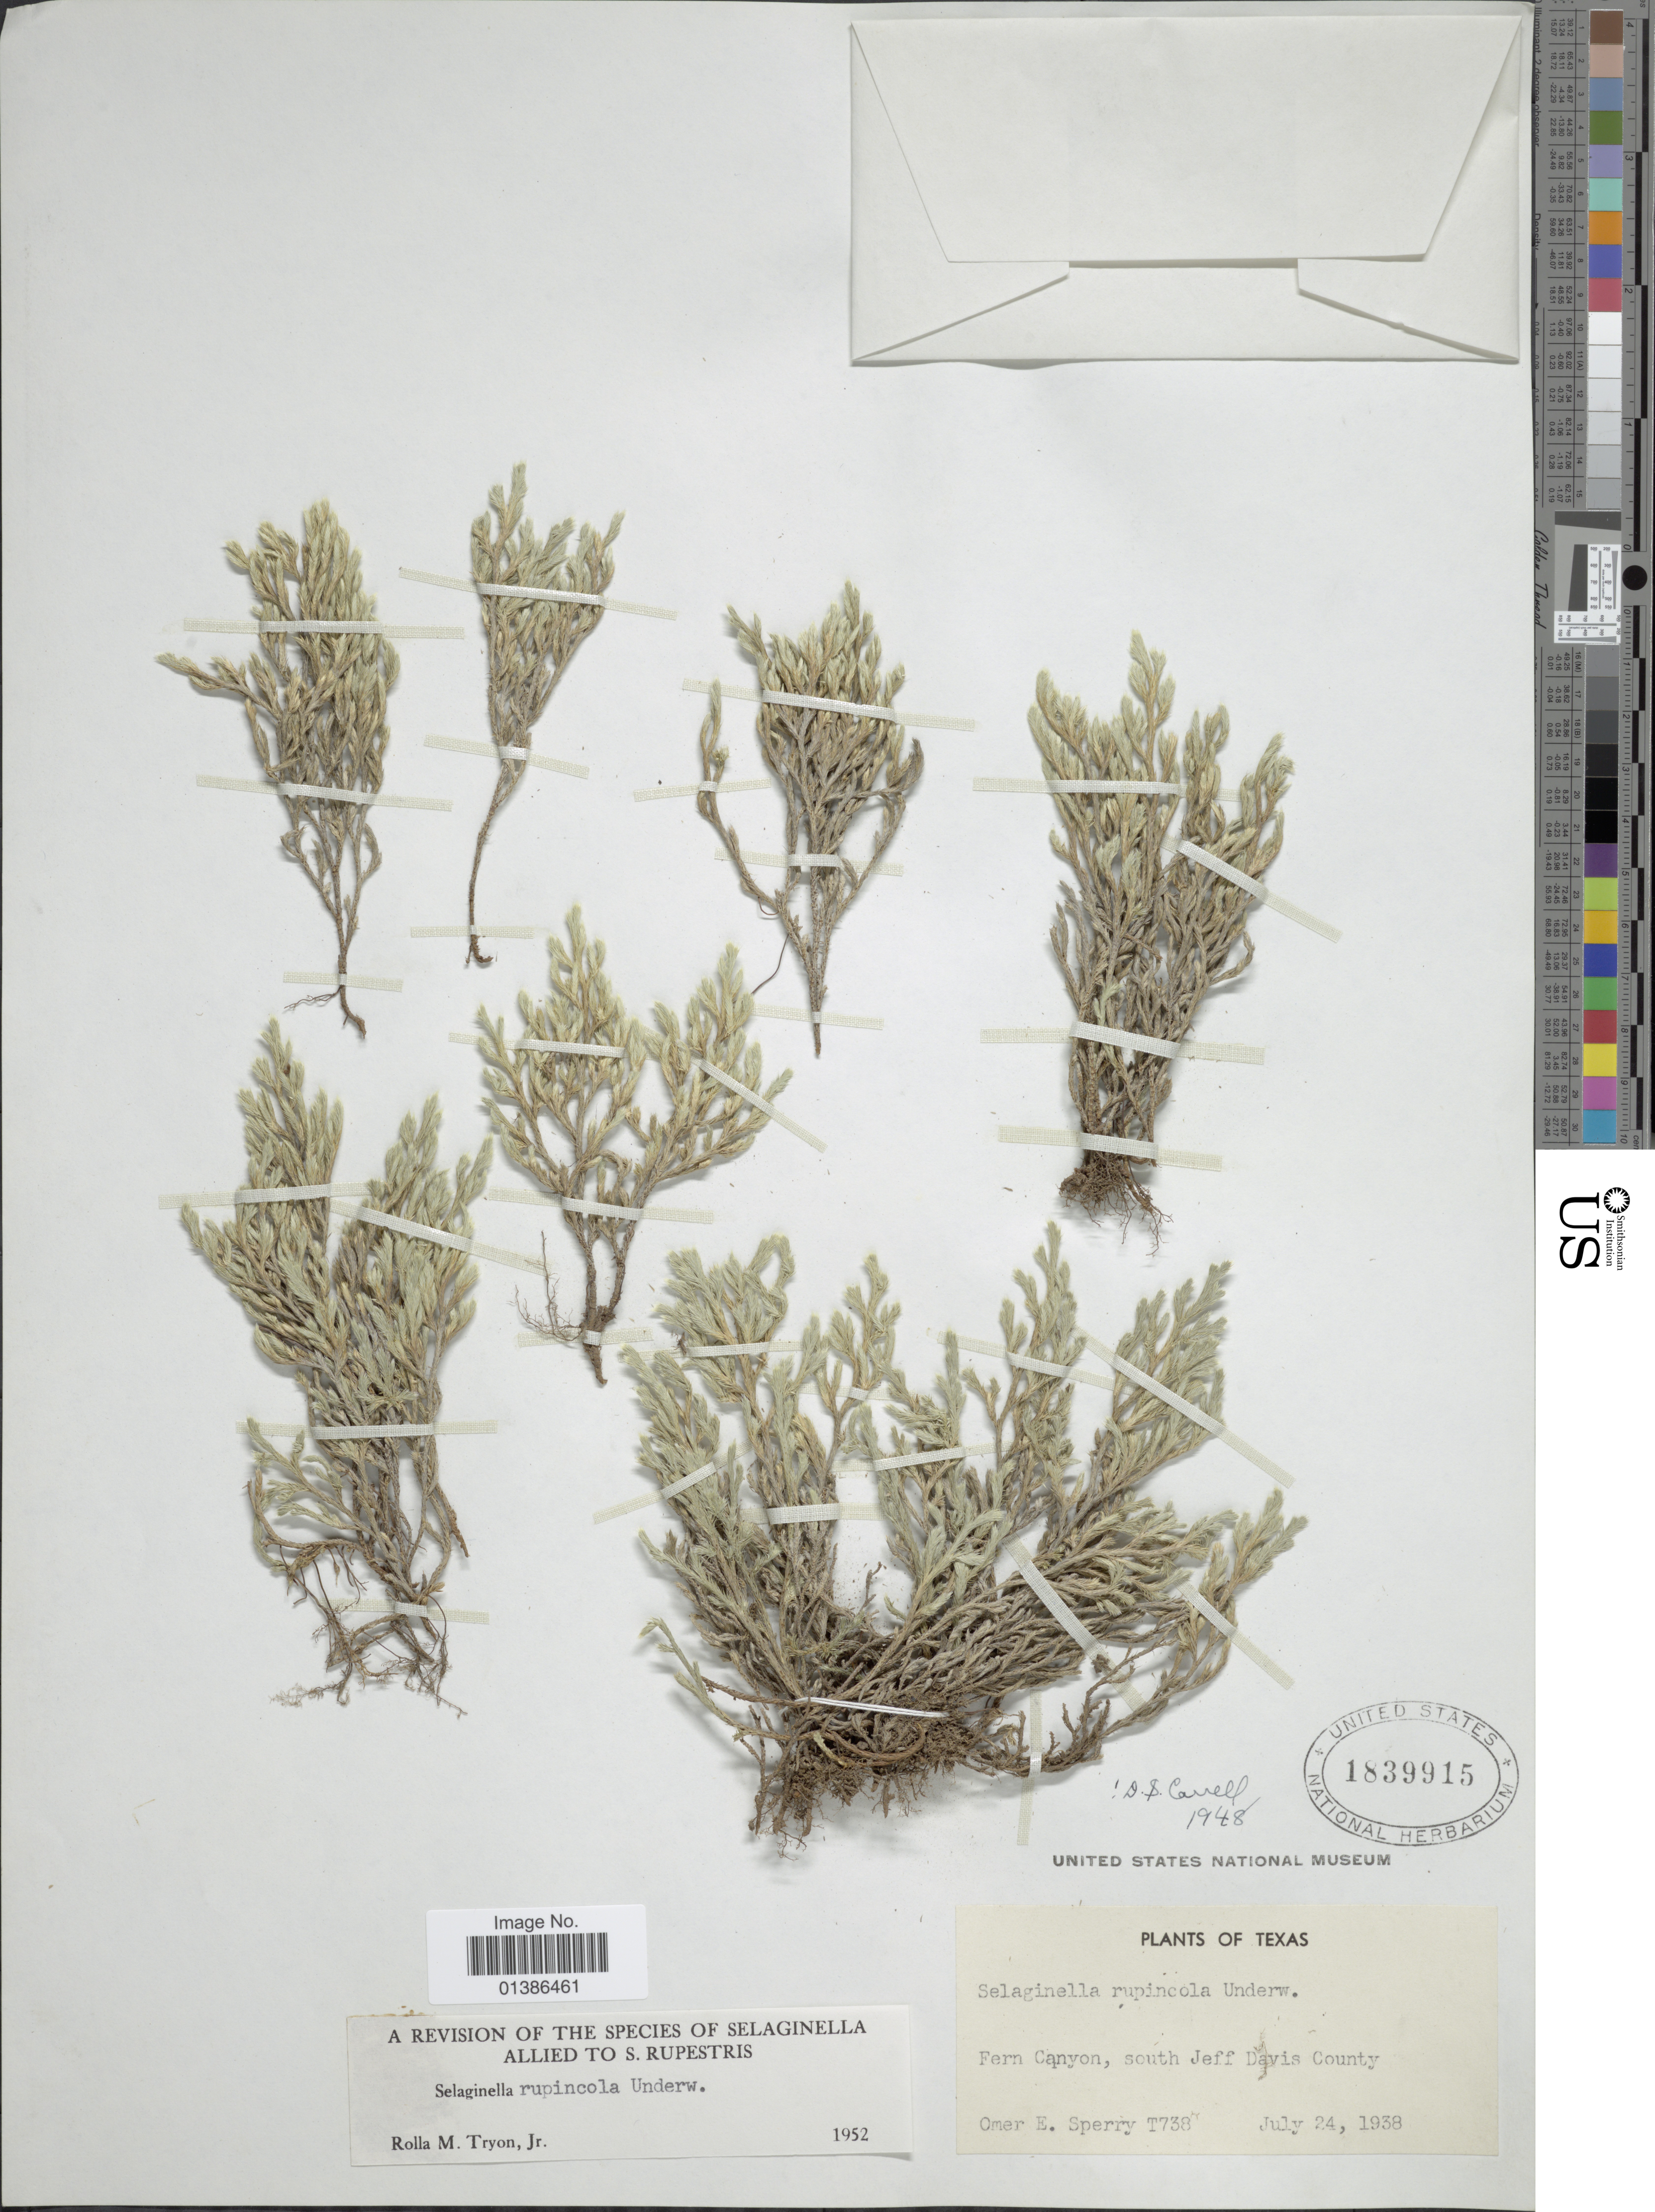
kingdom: Plantae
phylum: Tracheophyta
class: Lycopodiopsida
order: Selaginellales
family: Selaginellaceae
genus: Selaginella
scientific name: Selaginella rupincola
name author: Underw.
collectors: O. E. Sperry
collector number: T738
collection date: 1938-07-24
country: United States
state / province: Texas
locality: Fern Canyon, south Jeff Davis County.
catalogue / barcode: US 1839915